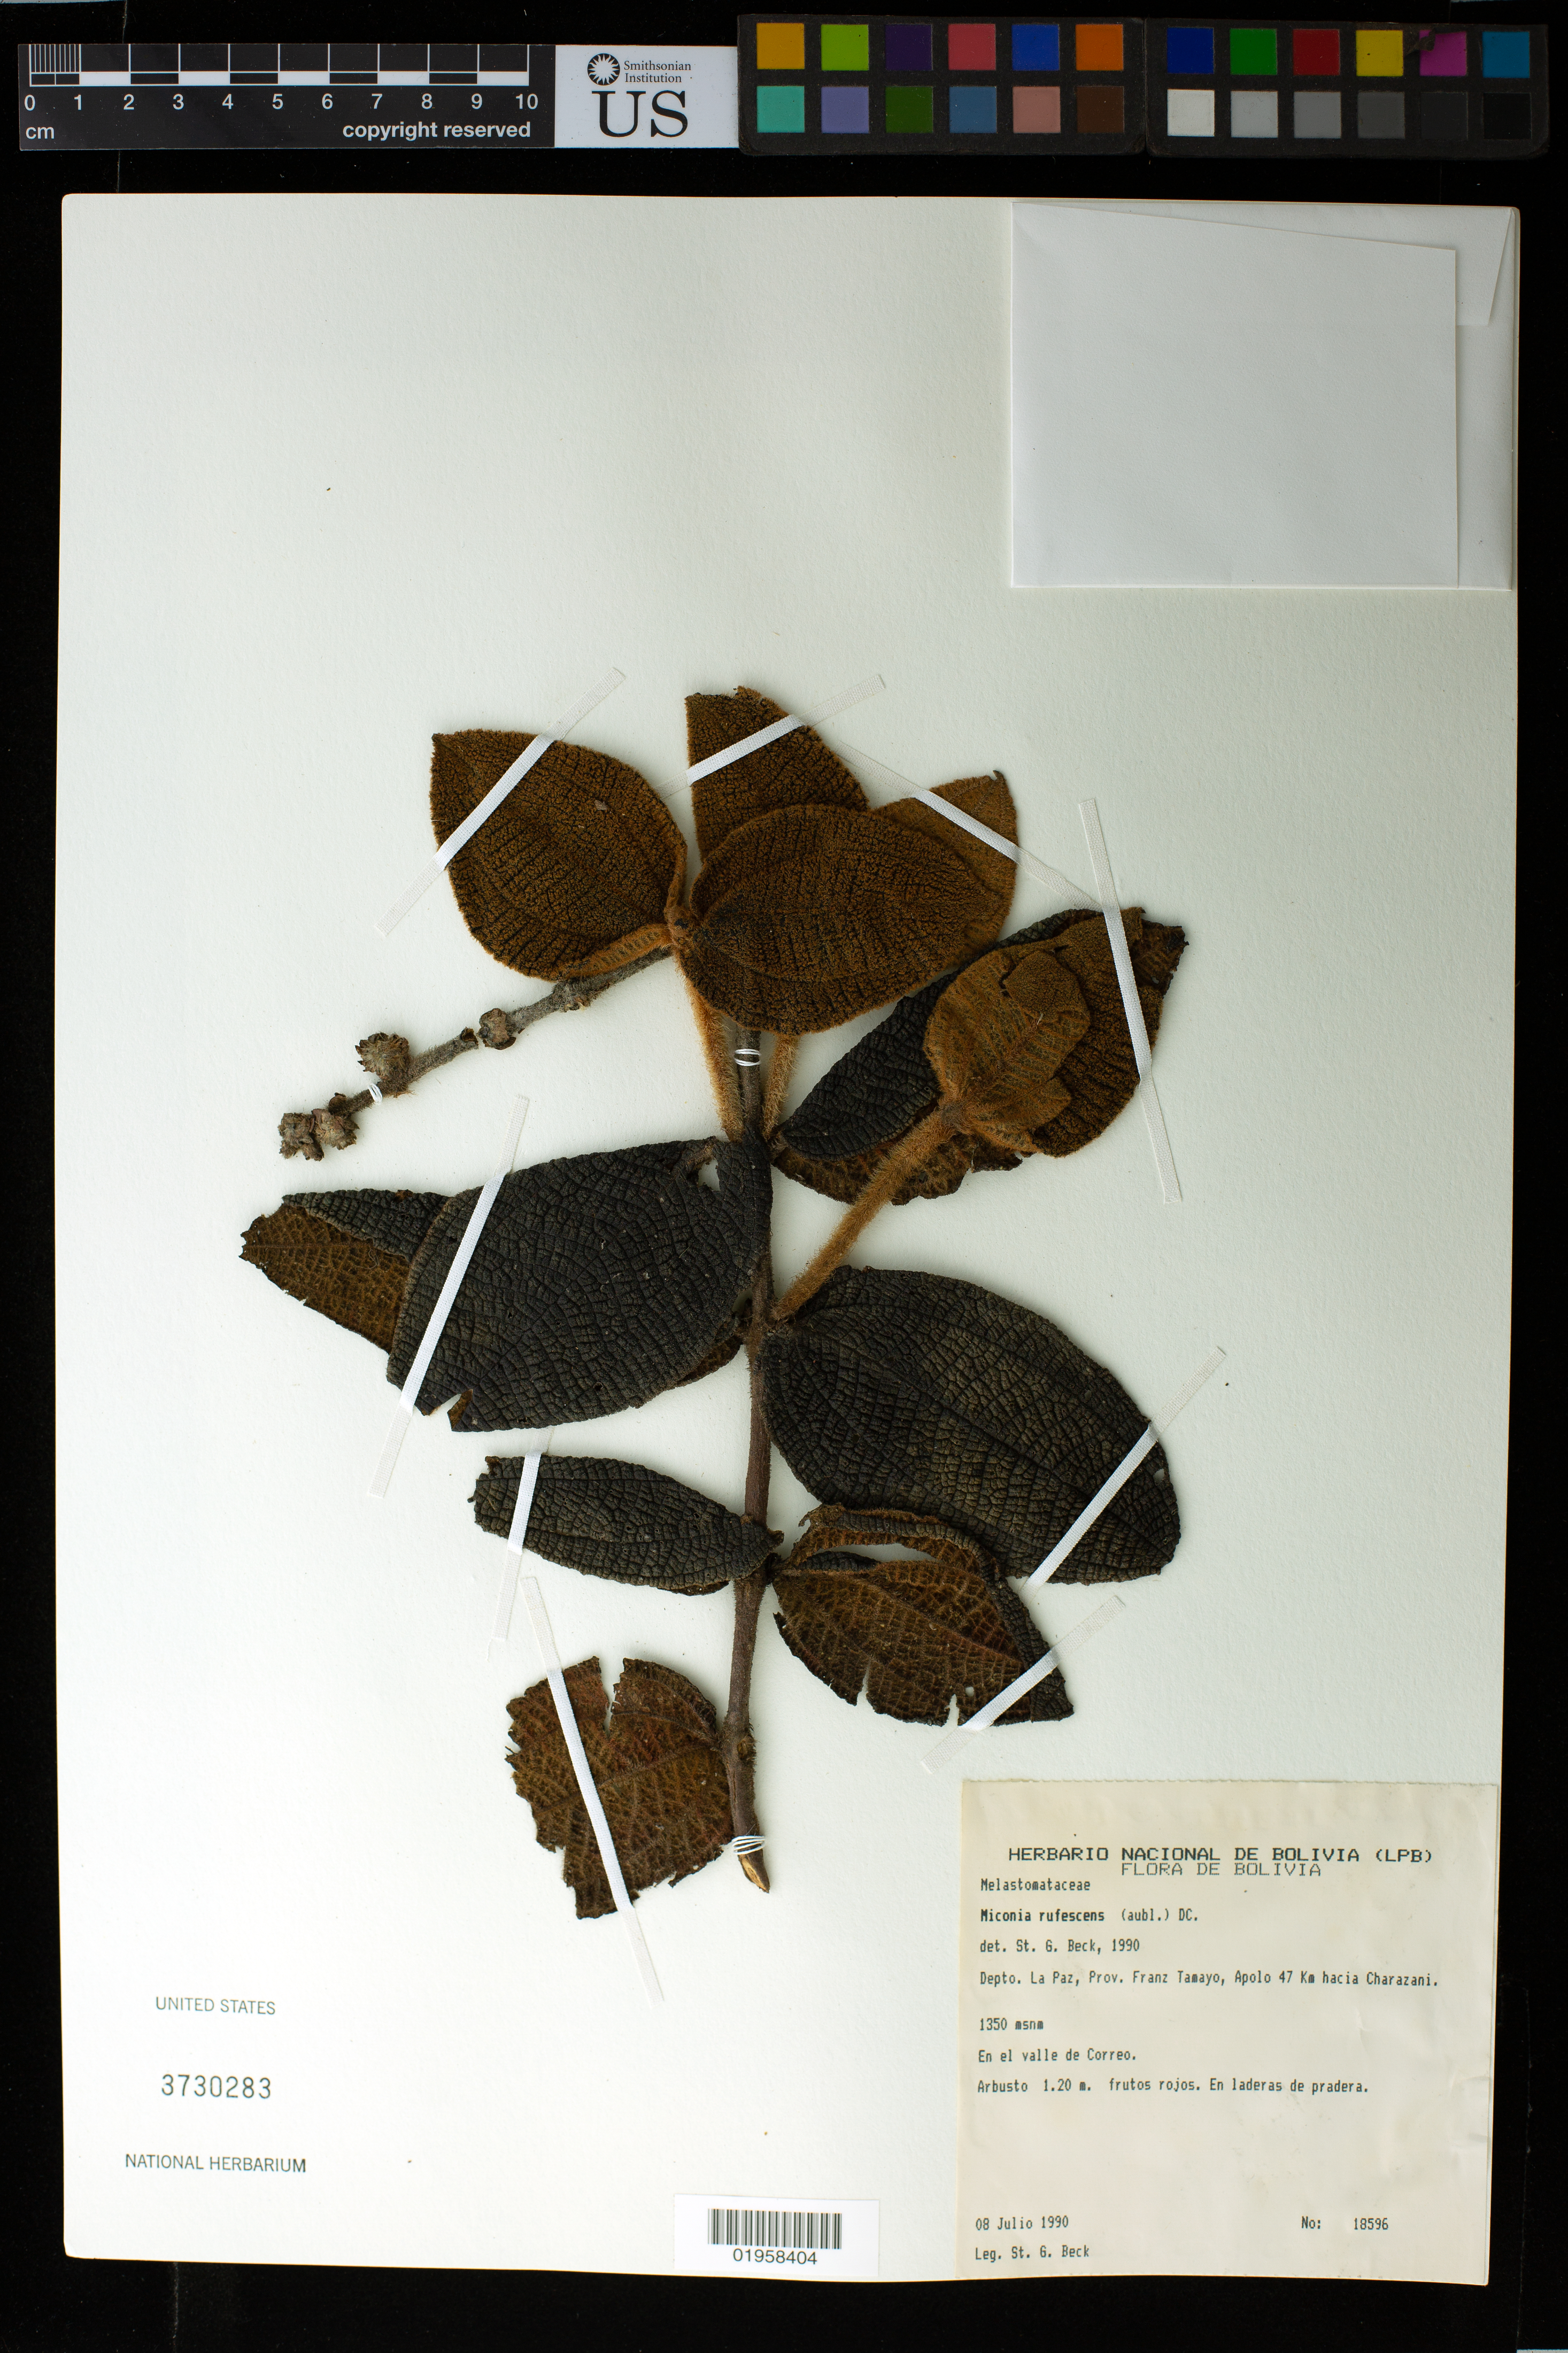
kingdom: Plantae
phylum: Tracheophyta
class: Magnoliopsida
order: Myrtales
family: Melastomataceae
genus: Miconia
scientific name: Miconia rufescens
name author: (Aubl.) DC.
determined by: Beck, S. G.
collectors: S. G. Beck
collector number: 18596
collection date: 1990-07-08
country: Bolivia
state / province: La Paz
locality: Prov. Franz Tamayo, Apolo 47 km hacia Charazani, en el valle de Correo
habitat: En el valle de Correo; en laderas de pradera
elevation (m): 1350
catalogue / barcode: US 3730283